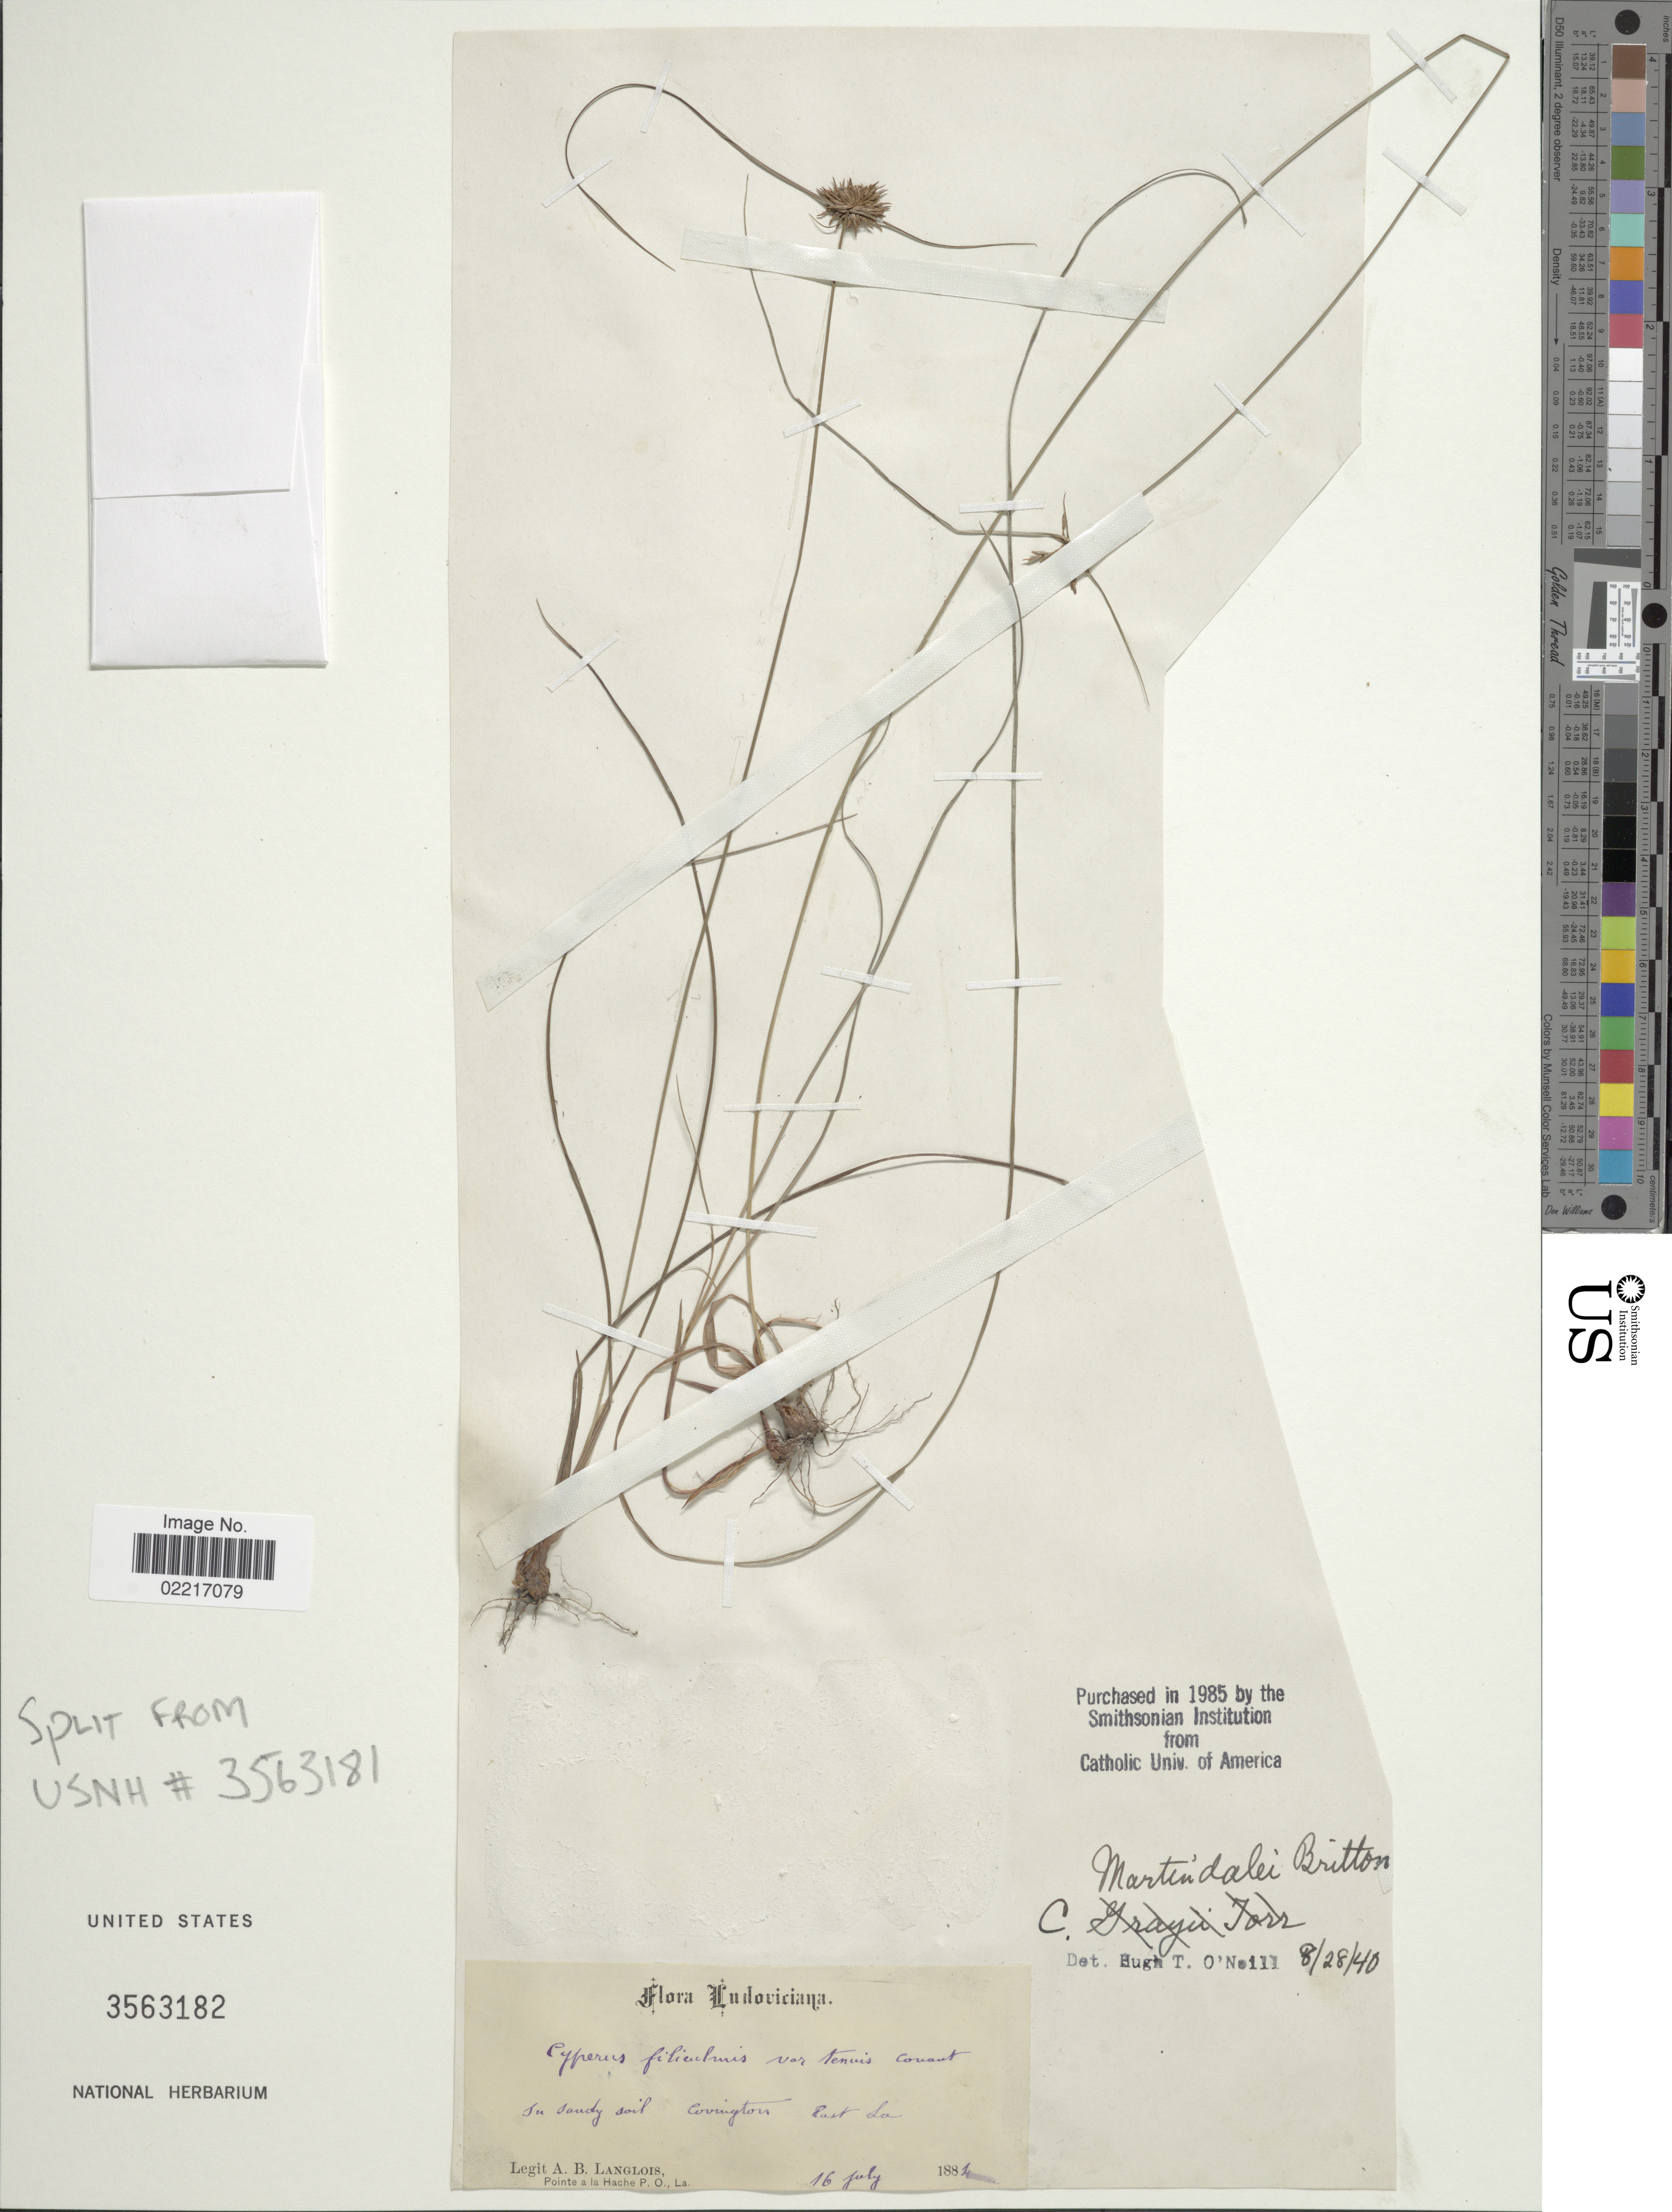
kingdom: Plantae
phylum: Tracheophyta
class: Liliopsida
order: Poales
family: Cyperaceae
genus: Cyperus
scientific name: Cyperus filiculmis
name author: Vahl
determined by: Strong, Mark T., (BOT), Smithsonian Institution - National Museum of Natural History (UNITED STATES)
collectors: A. Langlois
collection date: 1884-07-16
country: United States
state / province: Louisiana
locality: In sandy soil, Cavington, East La.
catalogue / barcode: US 3563182